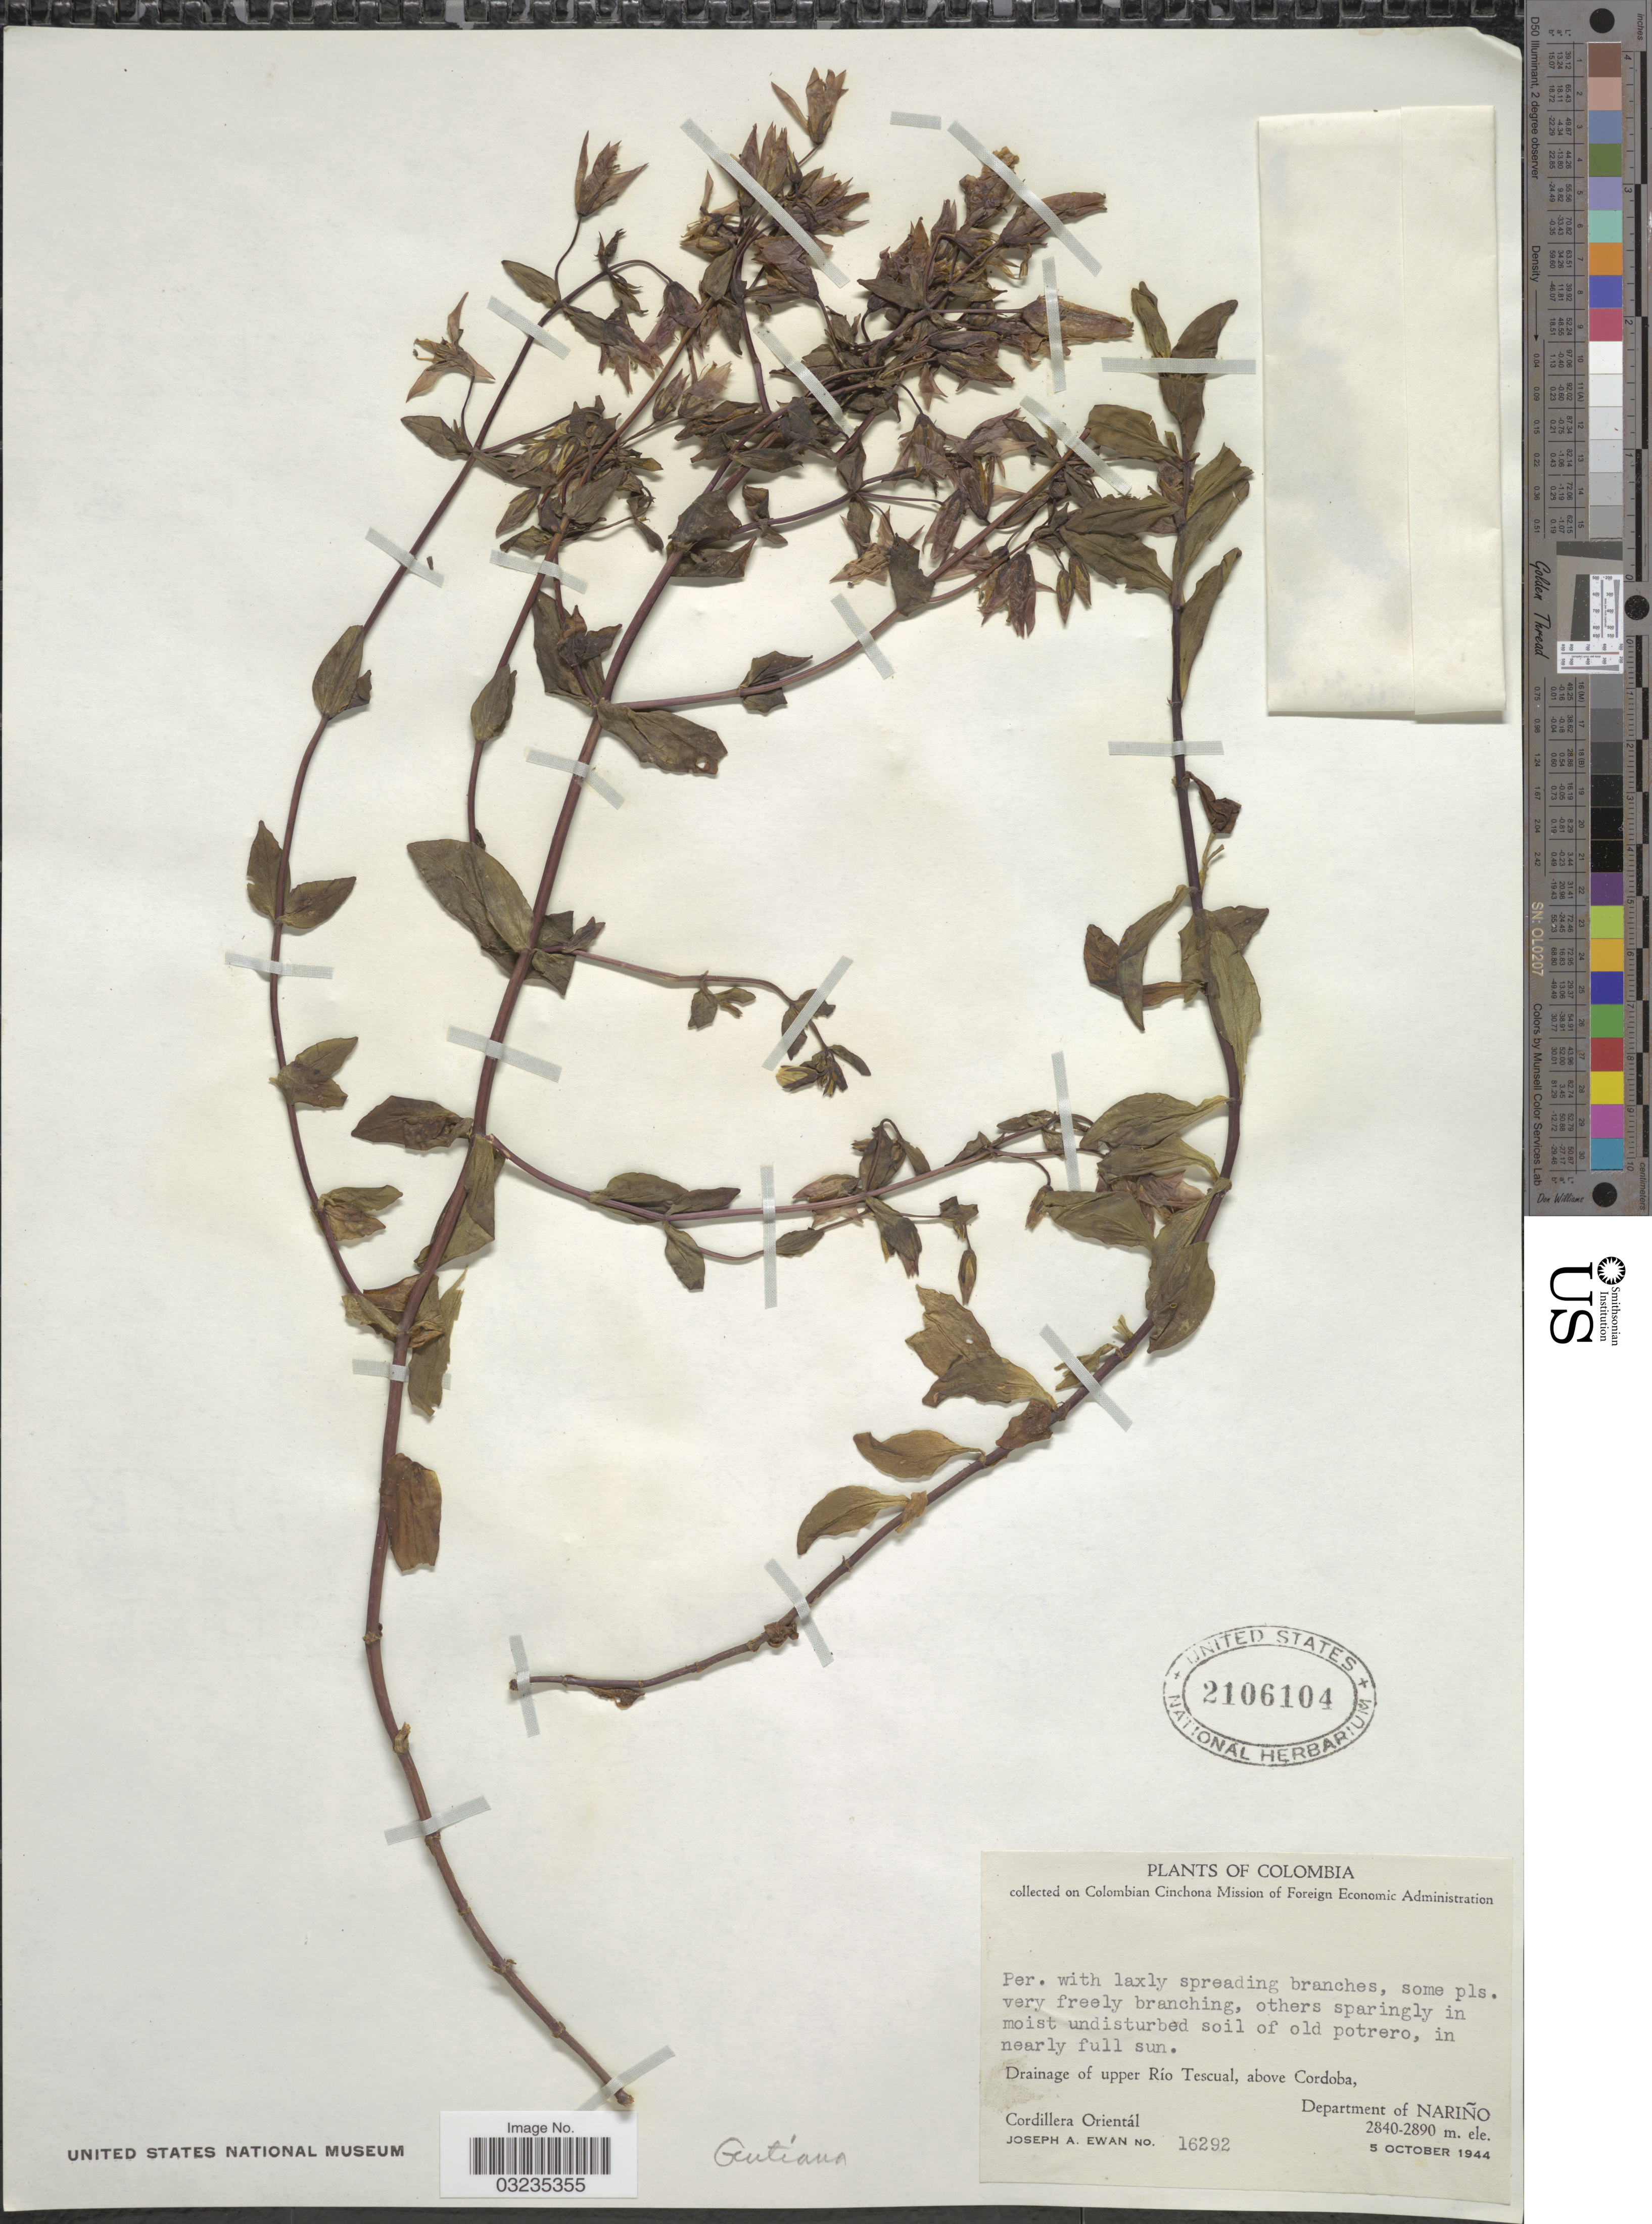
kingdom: Plantae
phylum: Tracheophyta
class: Magnoliopsida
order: Gentianales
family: Gentianaceae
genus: Gentiana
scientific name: Gentiana sp.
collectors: J. A. Ewan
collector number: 16292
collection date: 1944-10-05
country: Colombia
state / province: Nariño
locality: Drainage of upper Río Tescual, above Cordoba, Department of Nariño. Cordillera Orientál.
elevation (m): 2840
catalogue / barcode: US 2106104